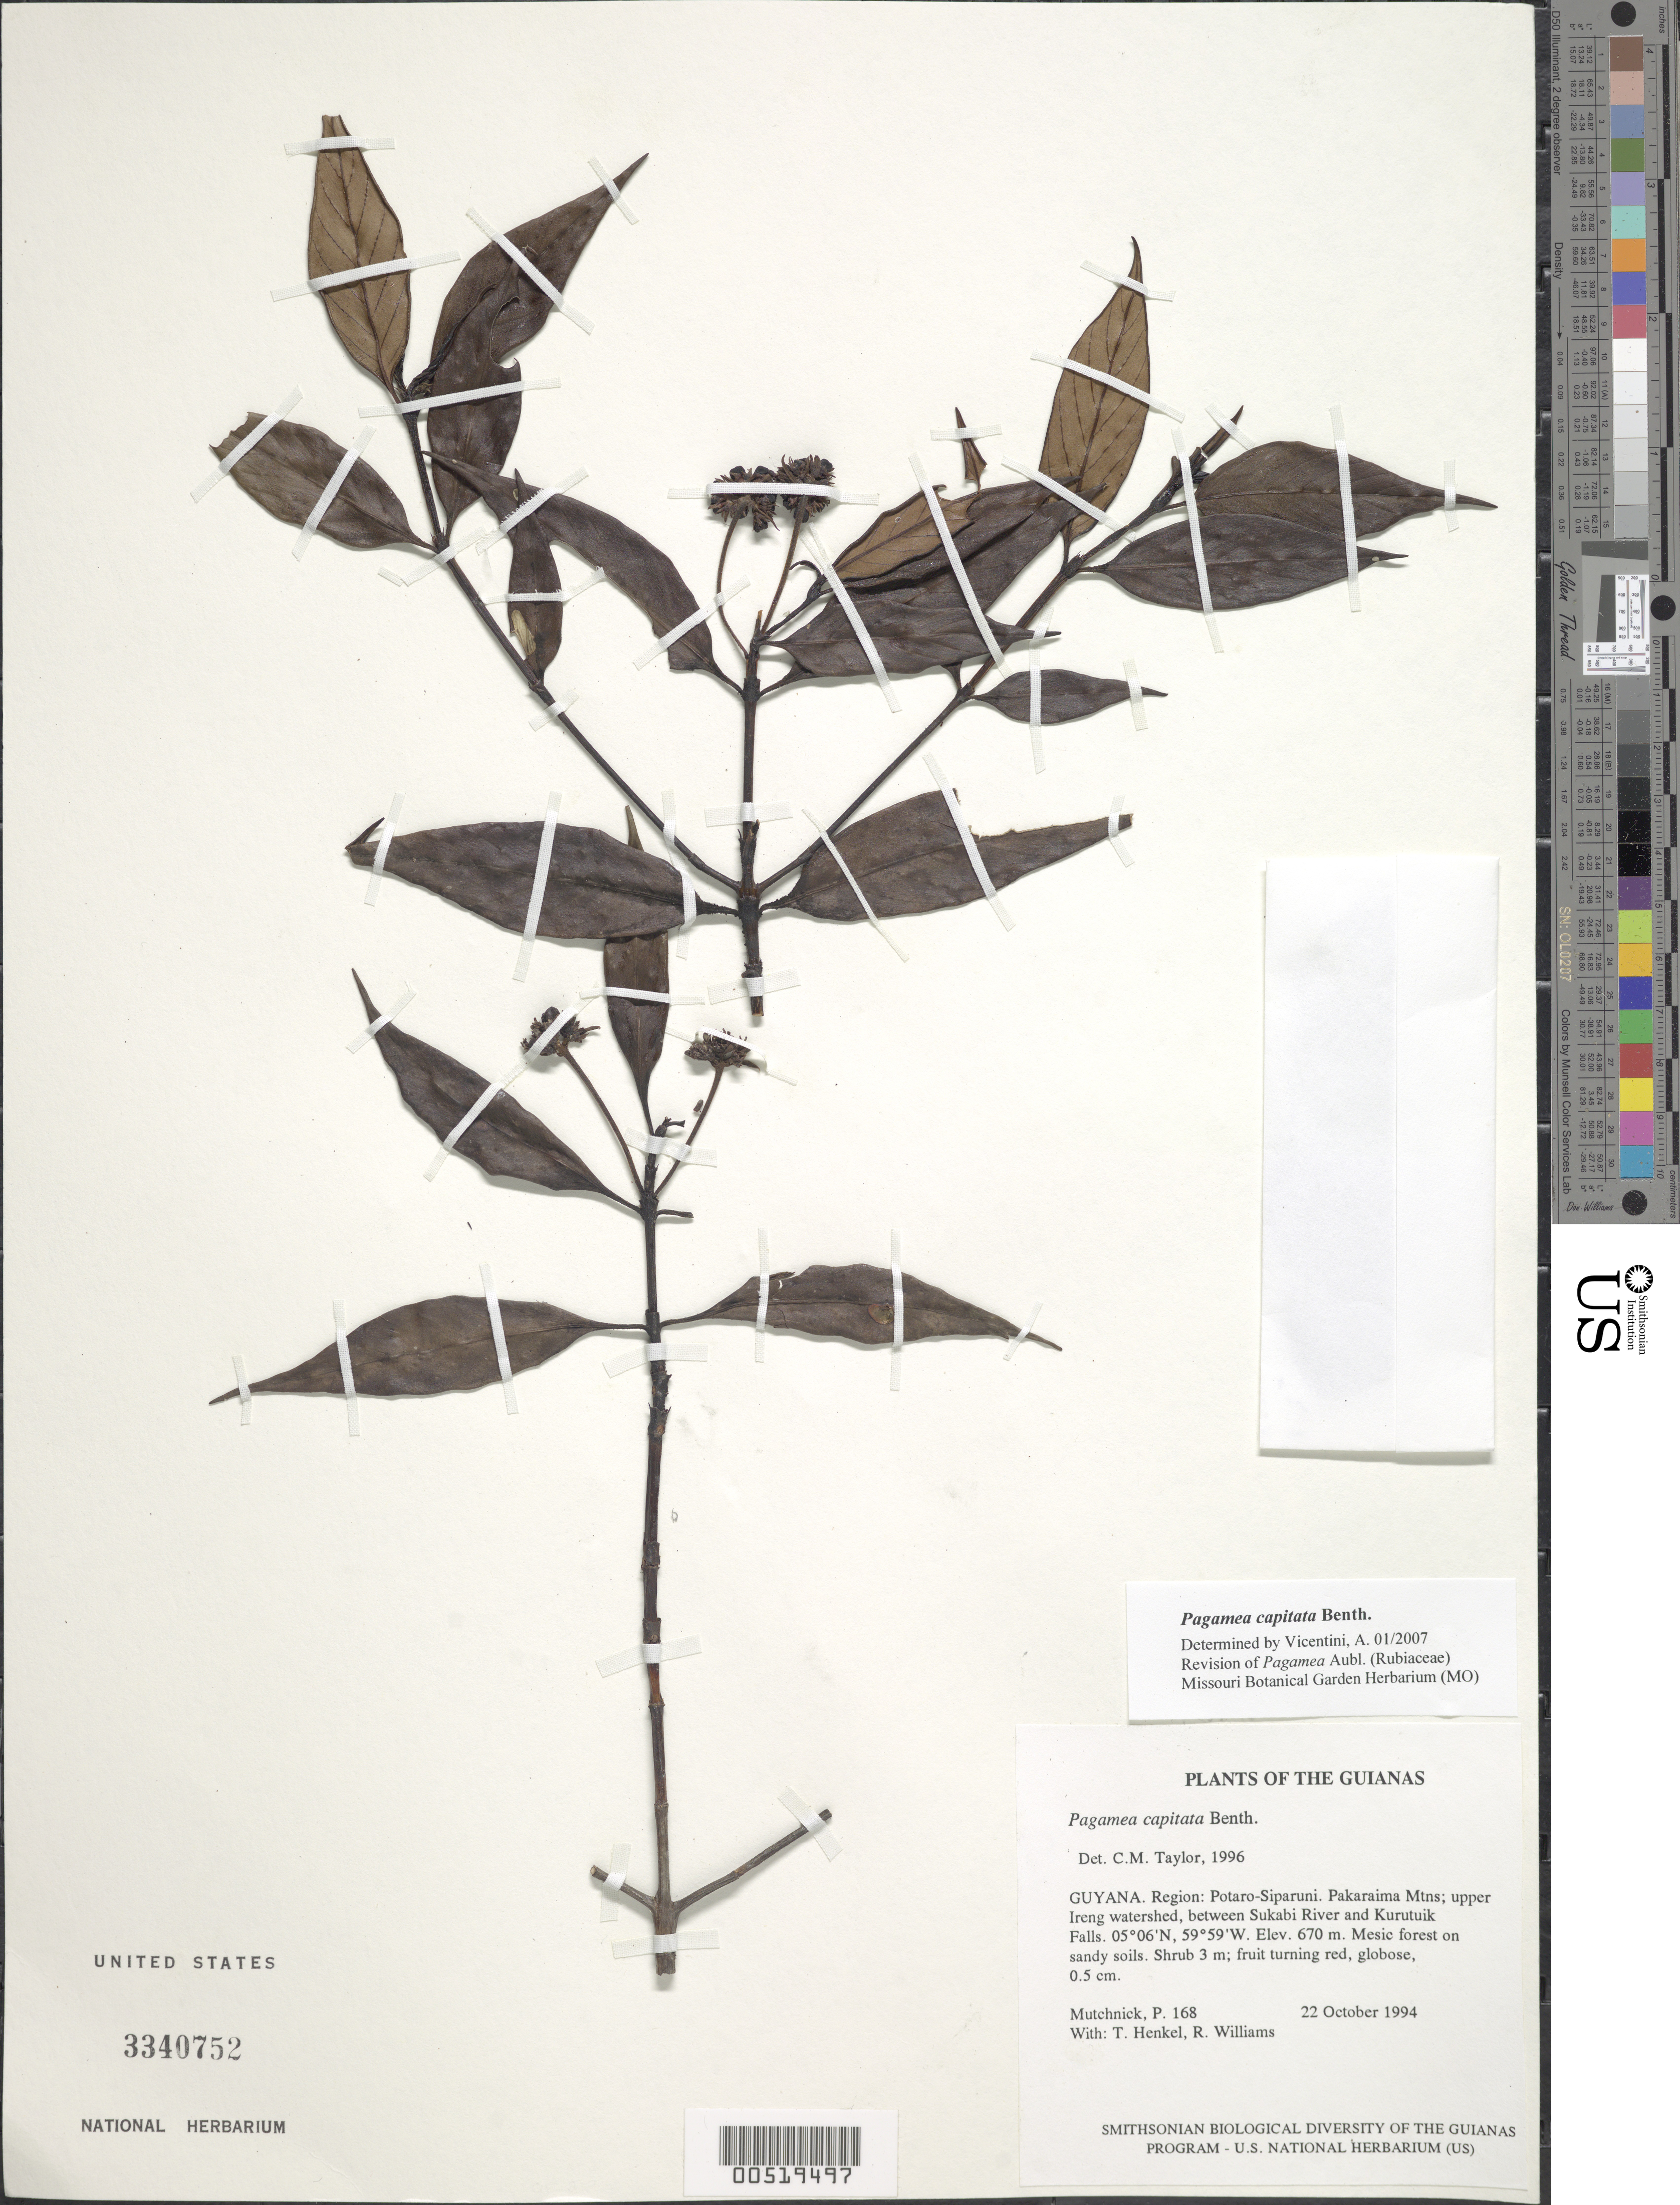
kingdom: Plantae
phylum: Tracheophyta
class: Magnoliopsida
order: Gentianales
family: Rubiaceae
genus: Pagamea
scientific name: Pagamea capitata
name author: Benth.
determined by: Taylor, Charlotte M.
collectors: P. Mutchnick, T. Henkel & R. Williams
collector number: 168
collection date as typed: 22 October 1994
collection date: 1994-10-22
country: Guyana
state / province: Potaro-Siparuni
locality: Pakaraima Mtns; upper Ireng watershed, between Sukabi River and Kurutuik Falls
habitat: Mesic forest on sandy soils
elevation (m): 670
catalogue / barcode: US 3340752